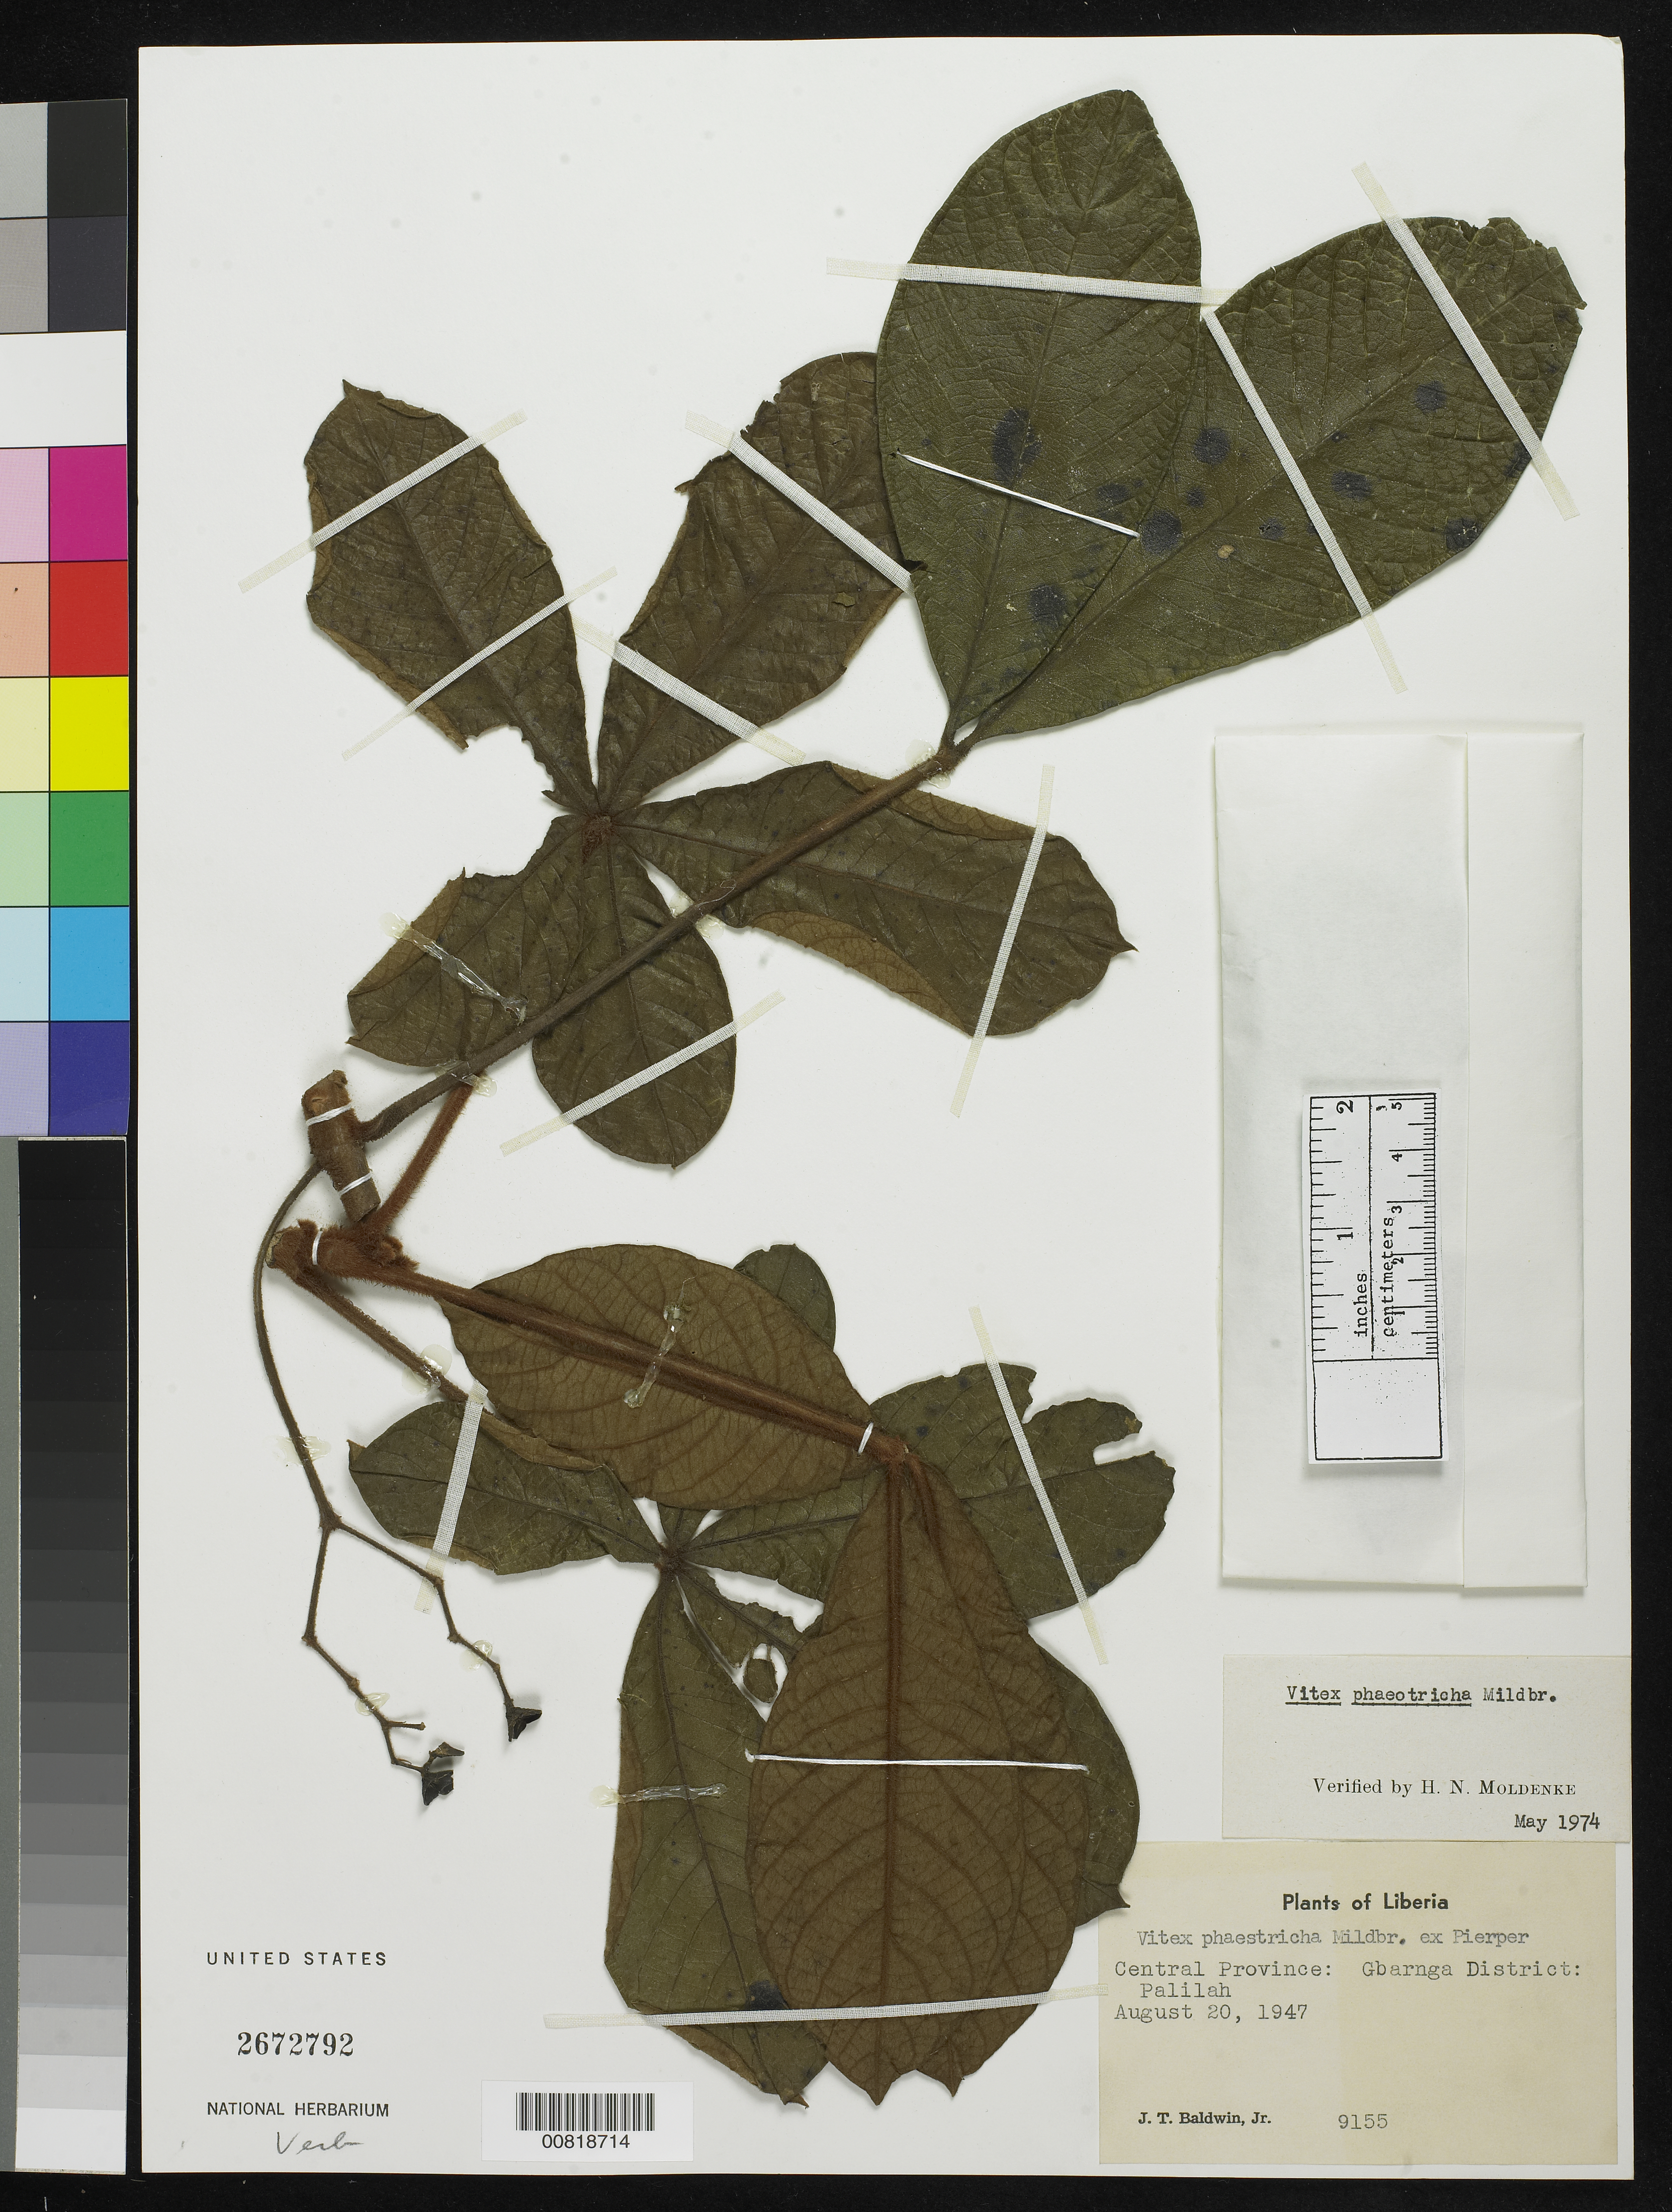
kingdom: Plantae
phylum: Tracheophyta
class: Magnoliopsida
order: Lamiales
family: Lamiaceae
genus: Vitex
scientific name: Vitex phaeotricha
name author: Mildbr.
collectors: J. T. Baldwin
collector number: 9155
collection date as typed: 20 Aug 1947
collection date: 1947-08-20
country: Liberia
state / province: Bong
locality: Central Province: Gbarnga District, Palilah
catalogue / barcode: US 2672792